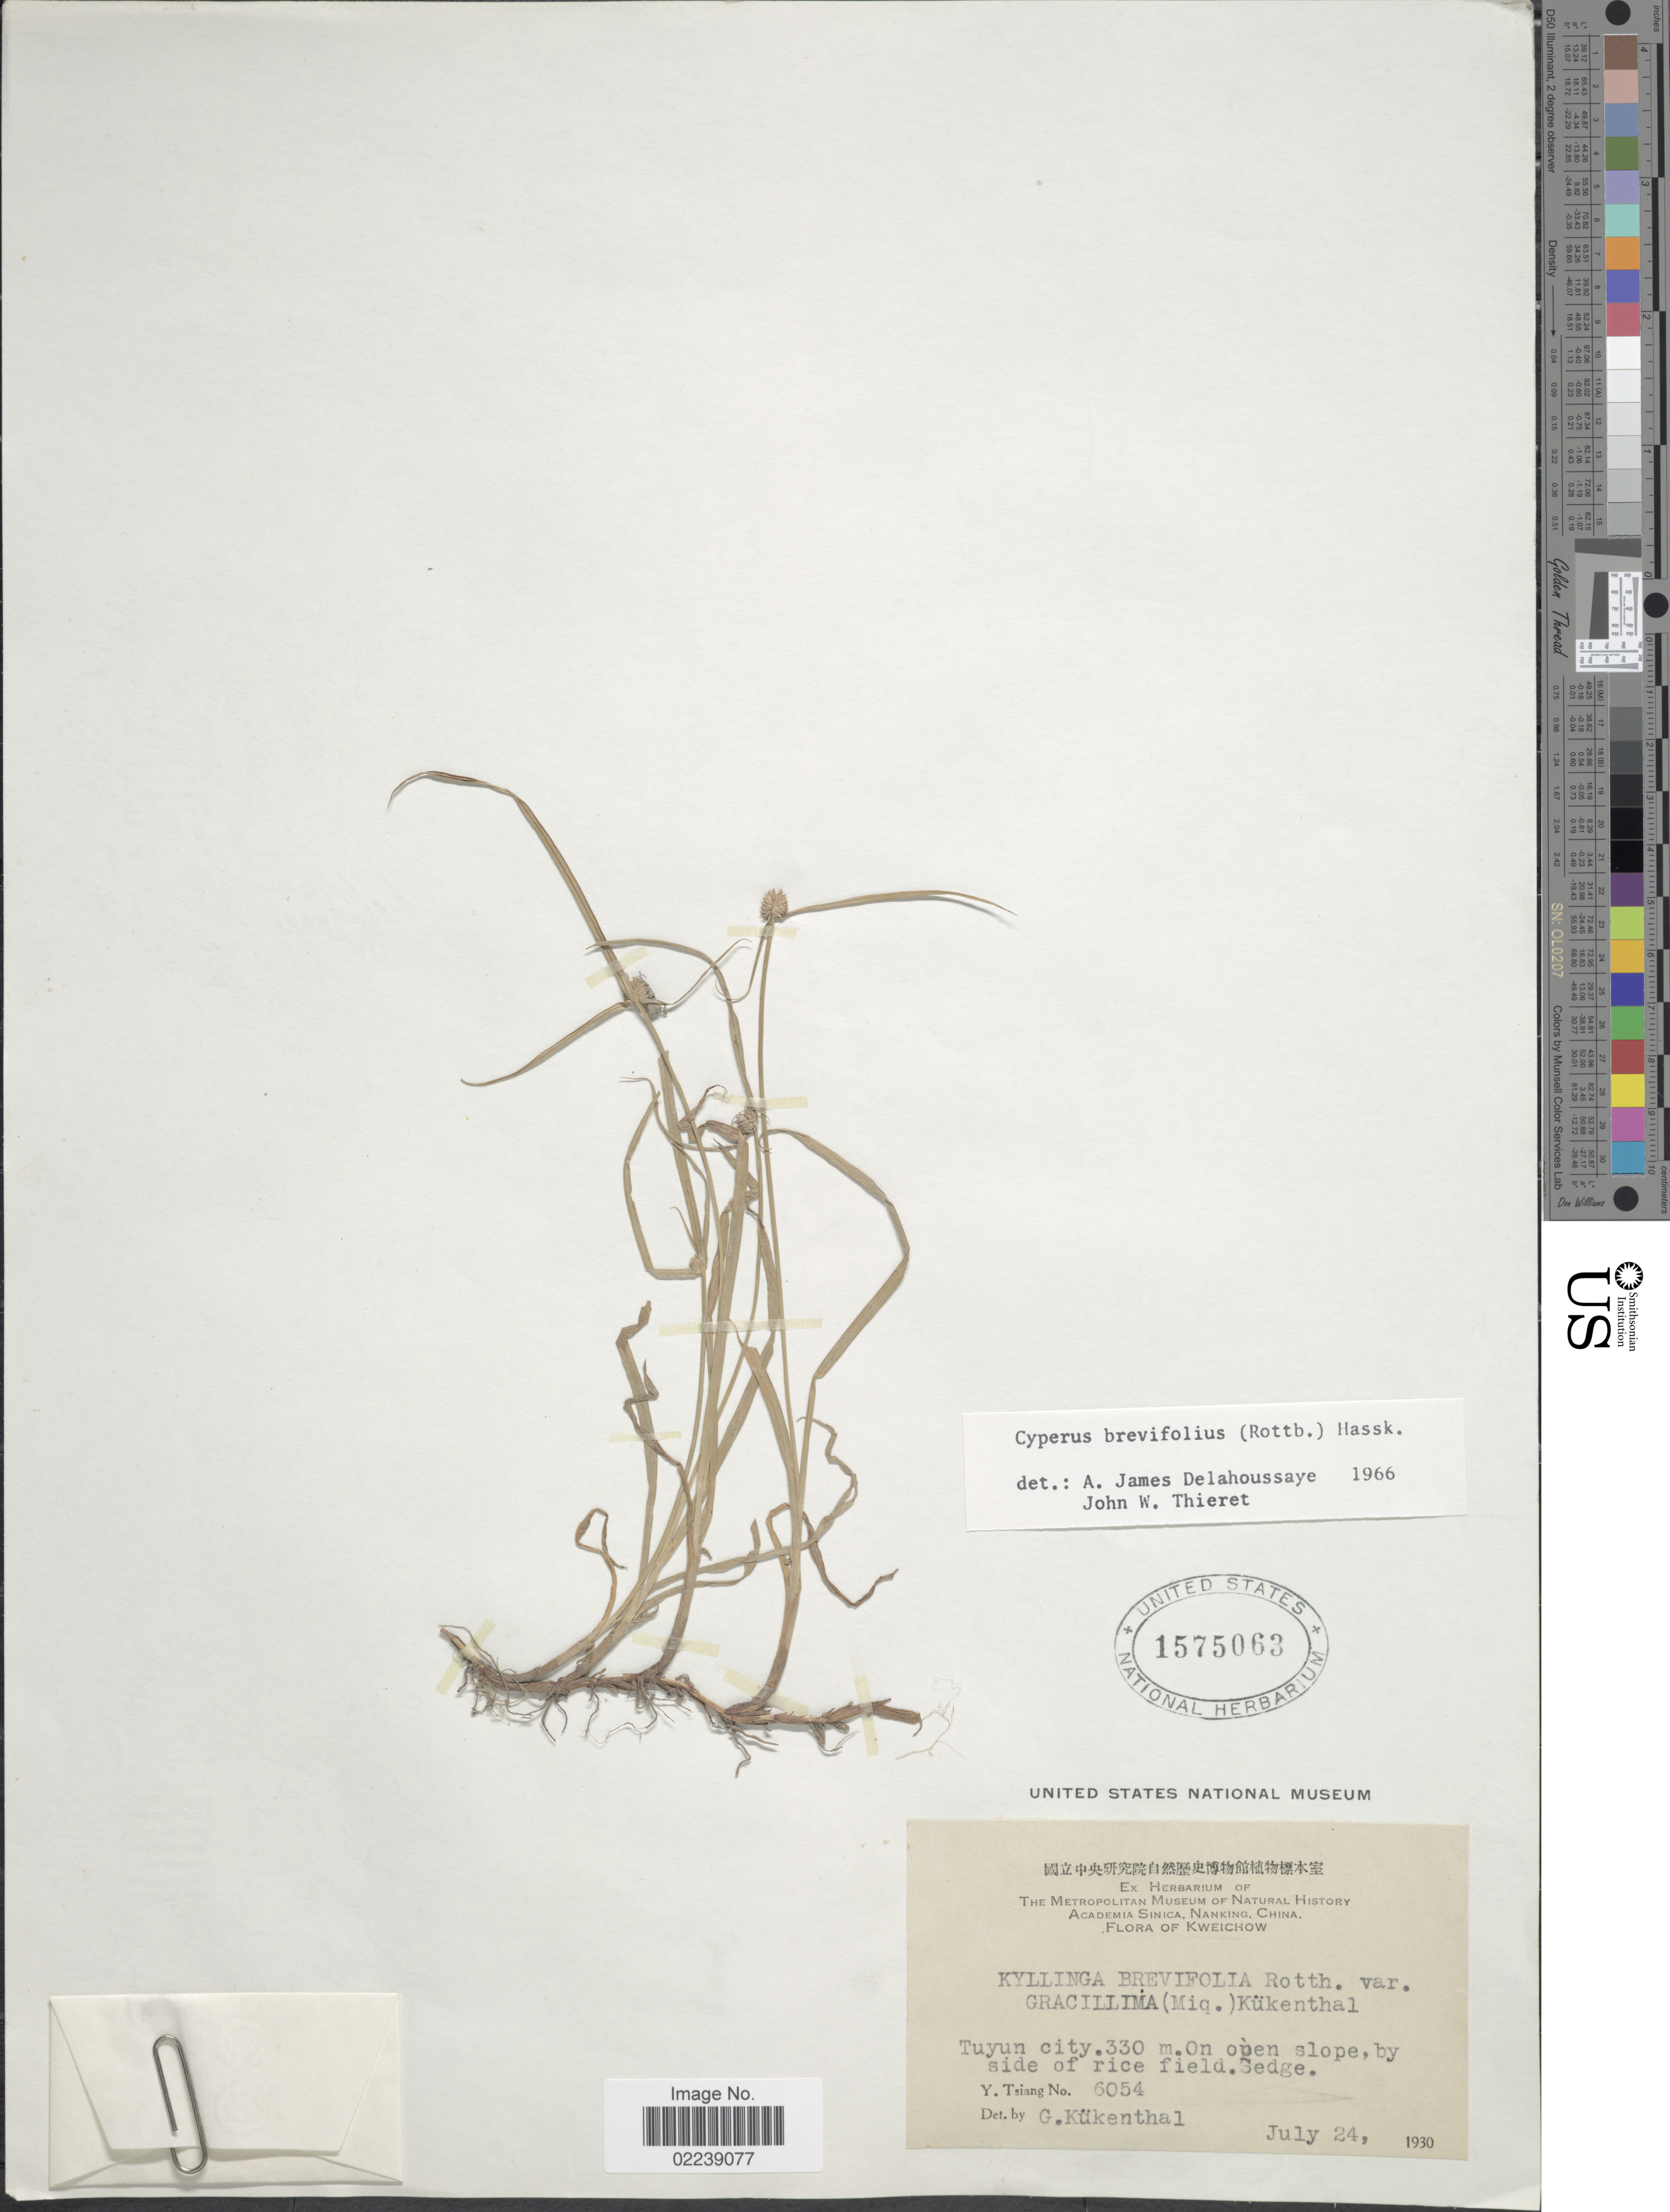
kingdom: Plantae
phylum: Tracheophyta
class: Liliopsida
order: Poales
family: Cyperaceae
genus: Cyperus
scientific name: Cyperus brevifolius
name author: (Rottb.) Hassk.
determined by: Strong, M. T., (US), Smithsonian Institution - National Museum of Natural History (UNITED STATES)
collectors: Y. Tsiang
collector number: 6054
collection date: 1930-07-24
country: China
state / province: Guizhou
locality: Kweichow, Tuyun city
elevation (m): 330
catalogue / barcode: US 1575063